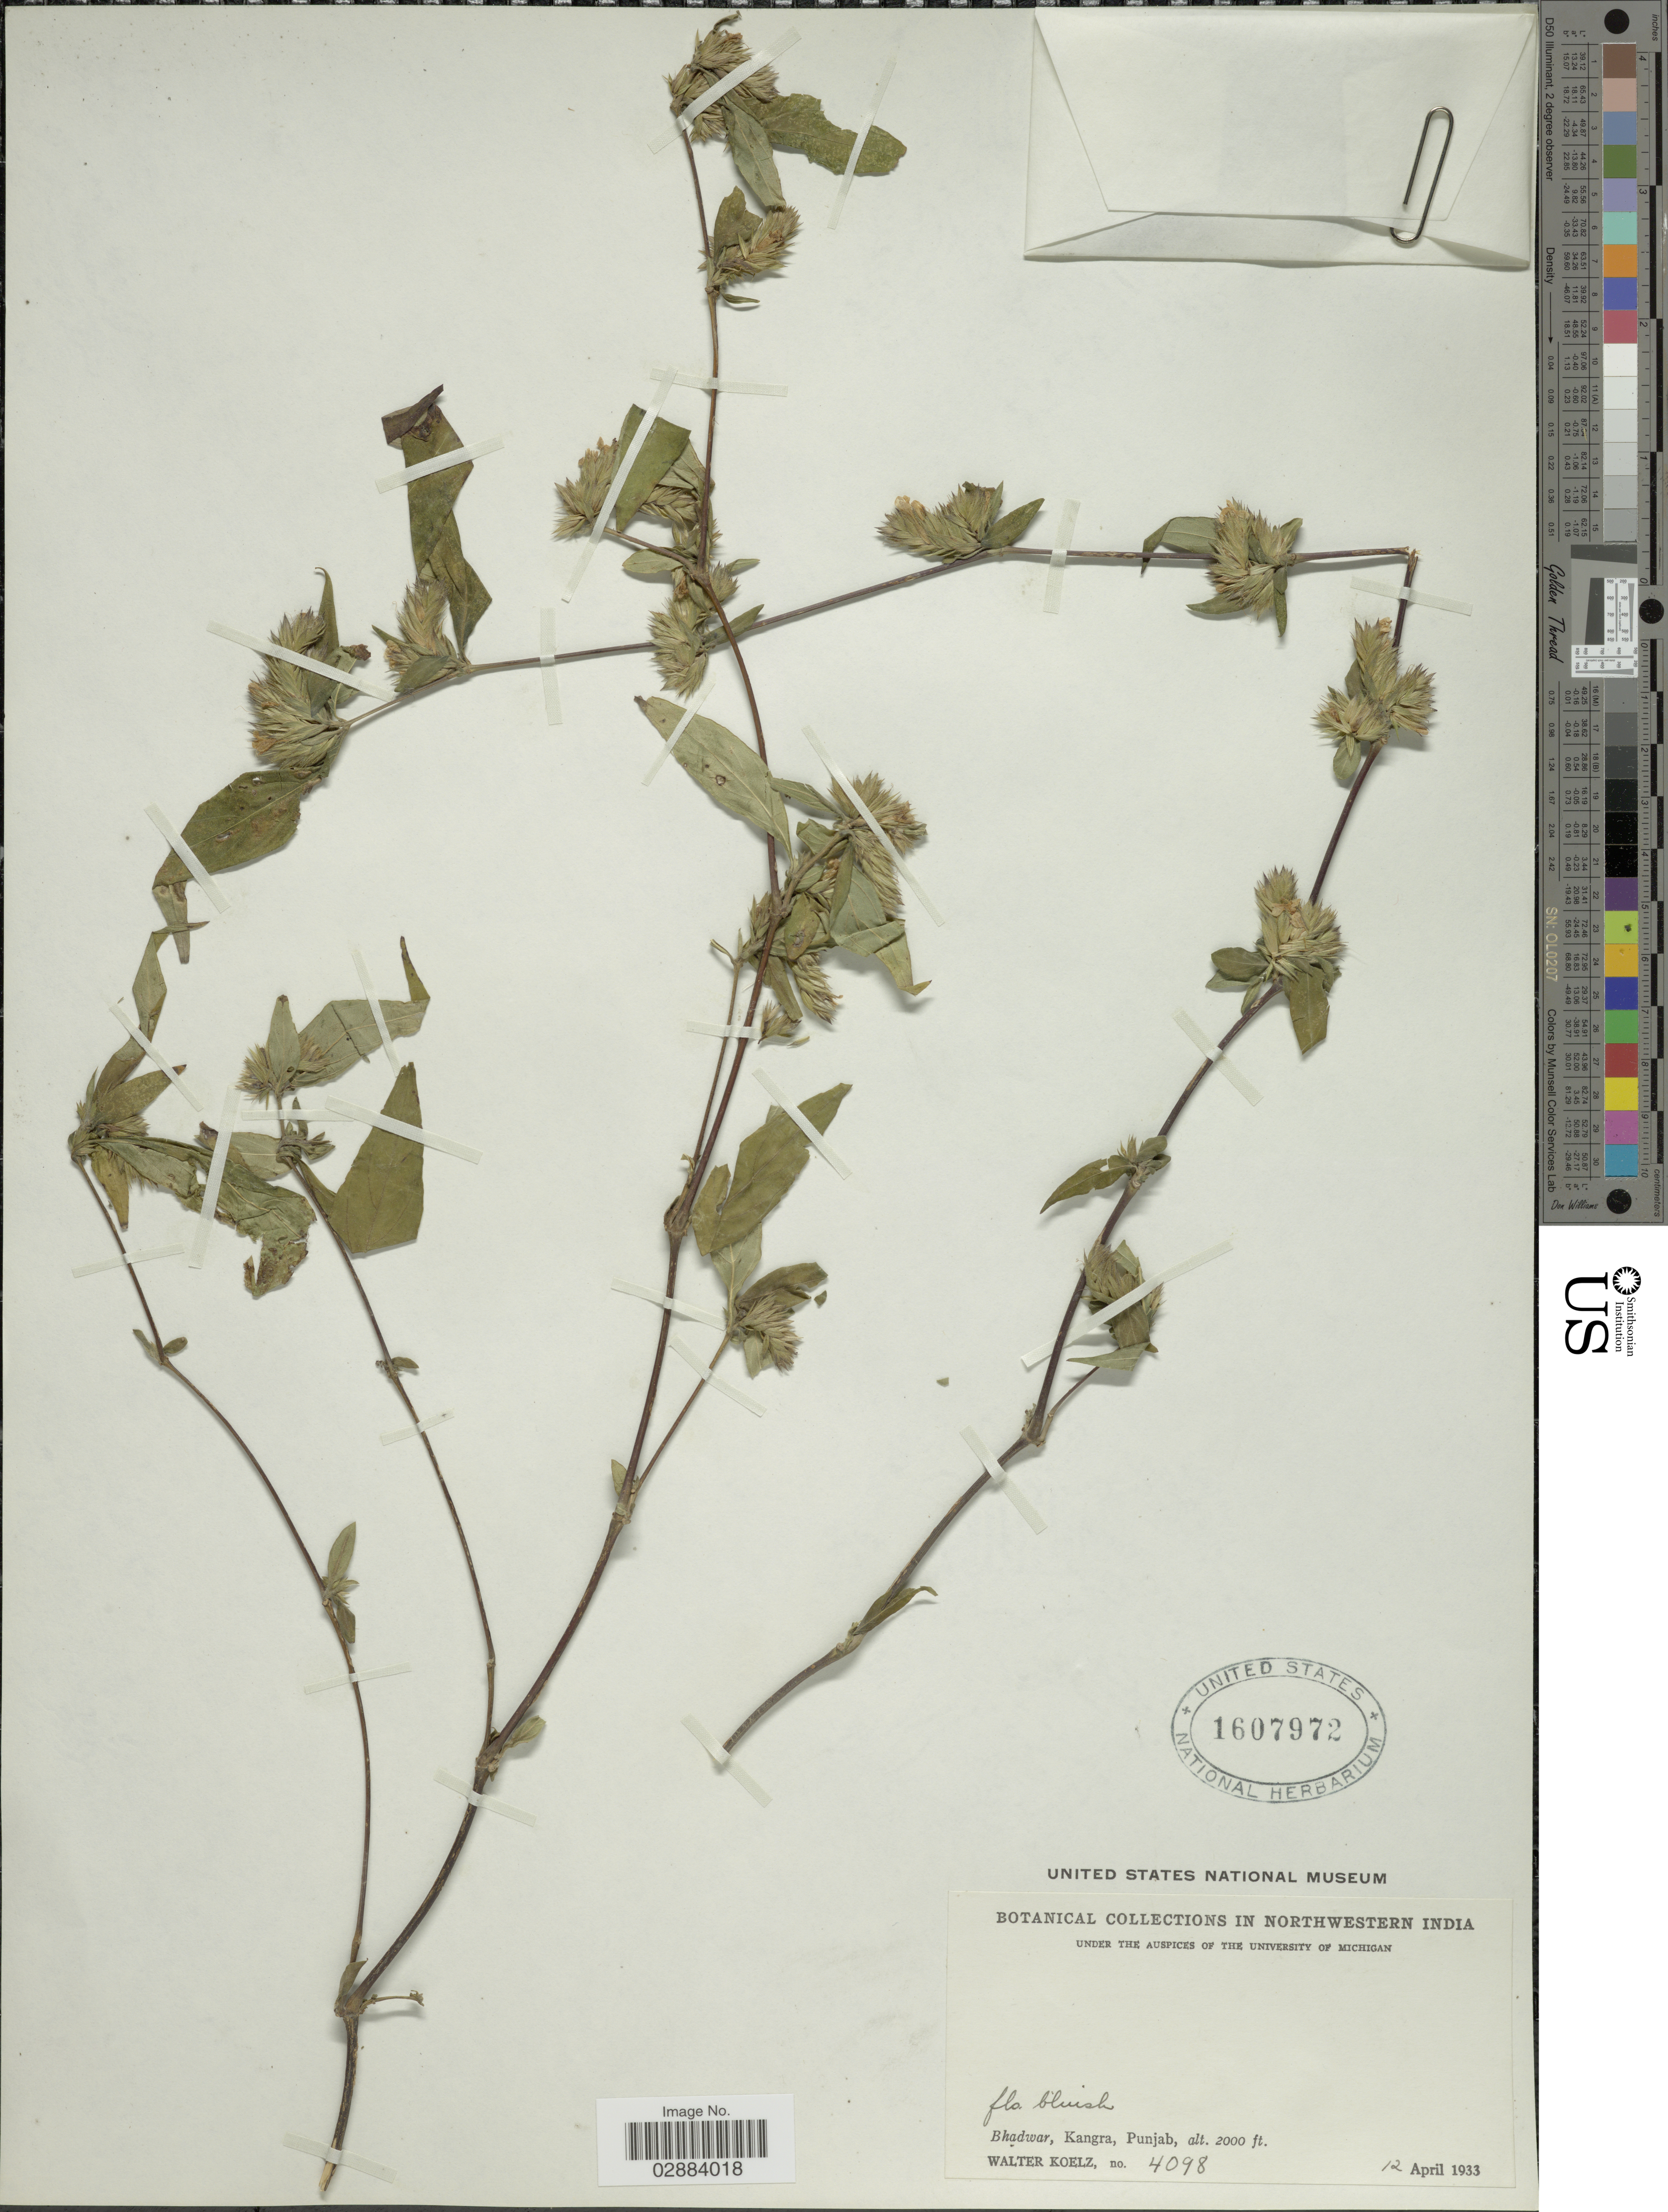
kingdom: Plantae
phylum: Tracheophyta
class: Magnoliopsida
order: Lamiales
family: Acanthaceae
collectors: W. N. Koelz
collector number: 4098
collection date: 1933-04-12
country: India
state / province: Punjab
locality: Northwestern India. Bhadwar, Kangra, Punjab.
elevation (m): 610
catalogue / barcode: US 1607972